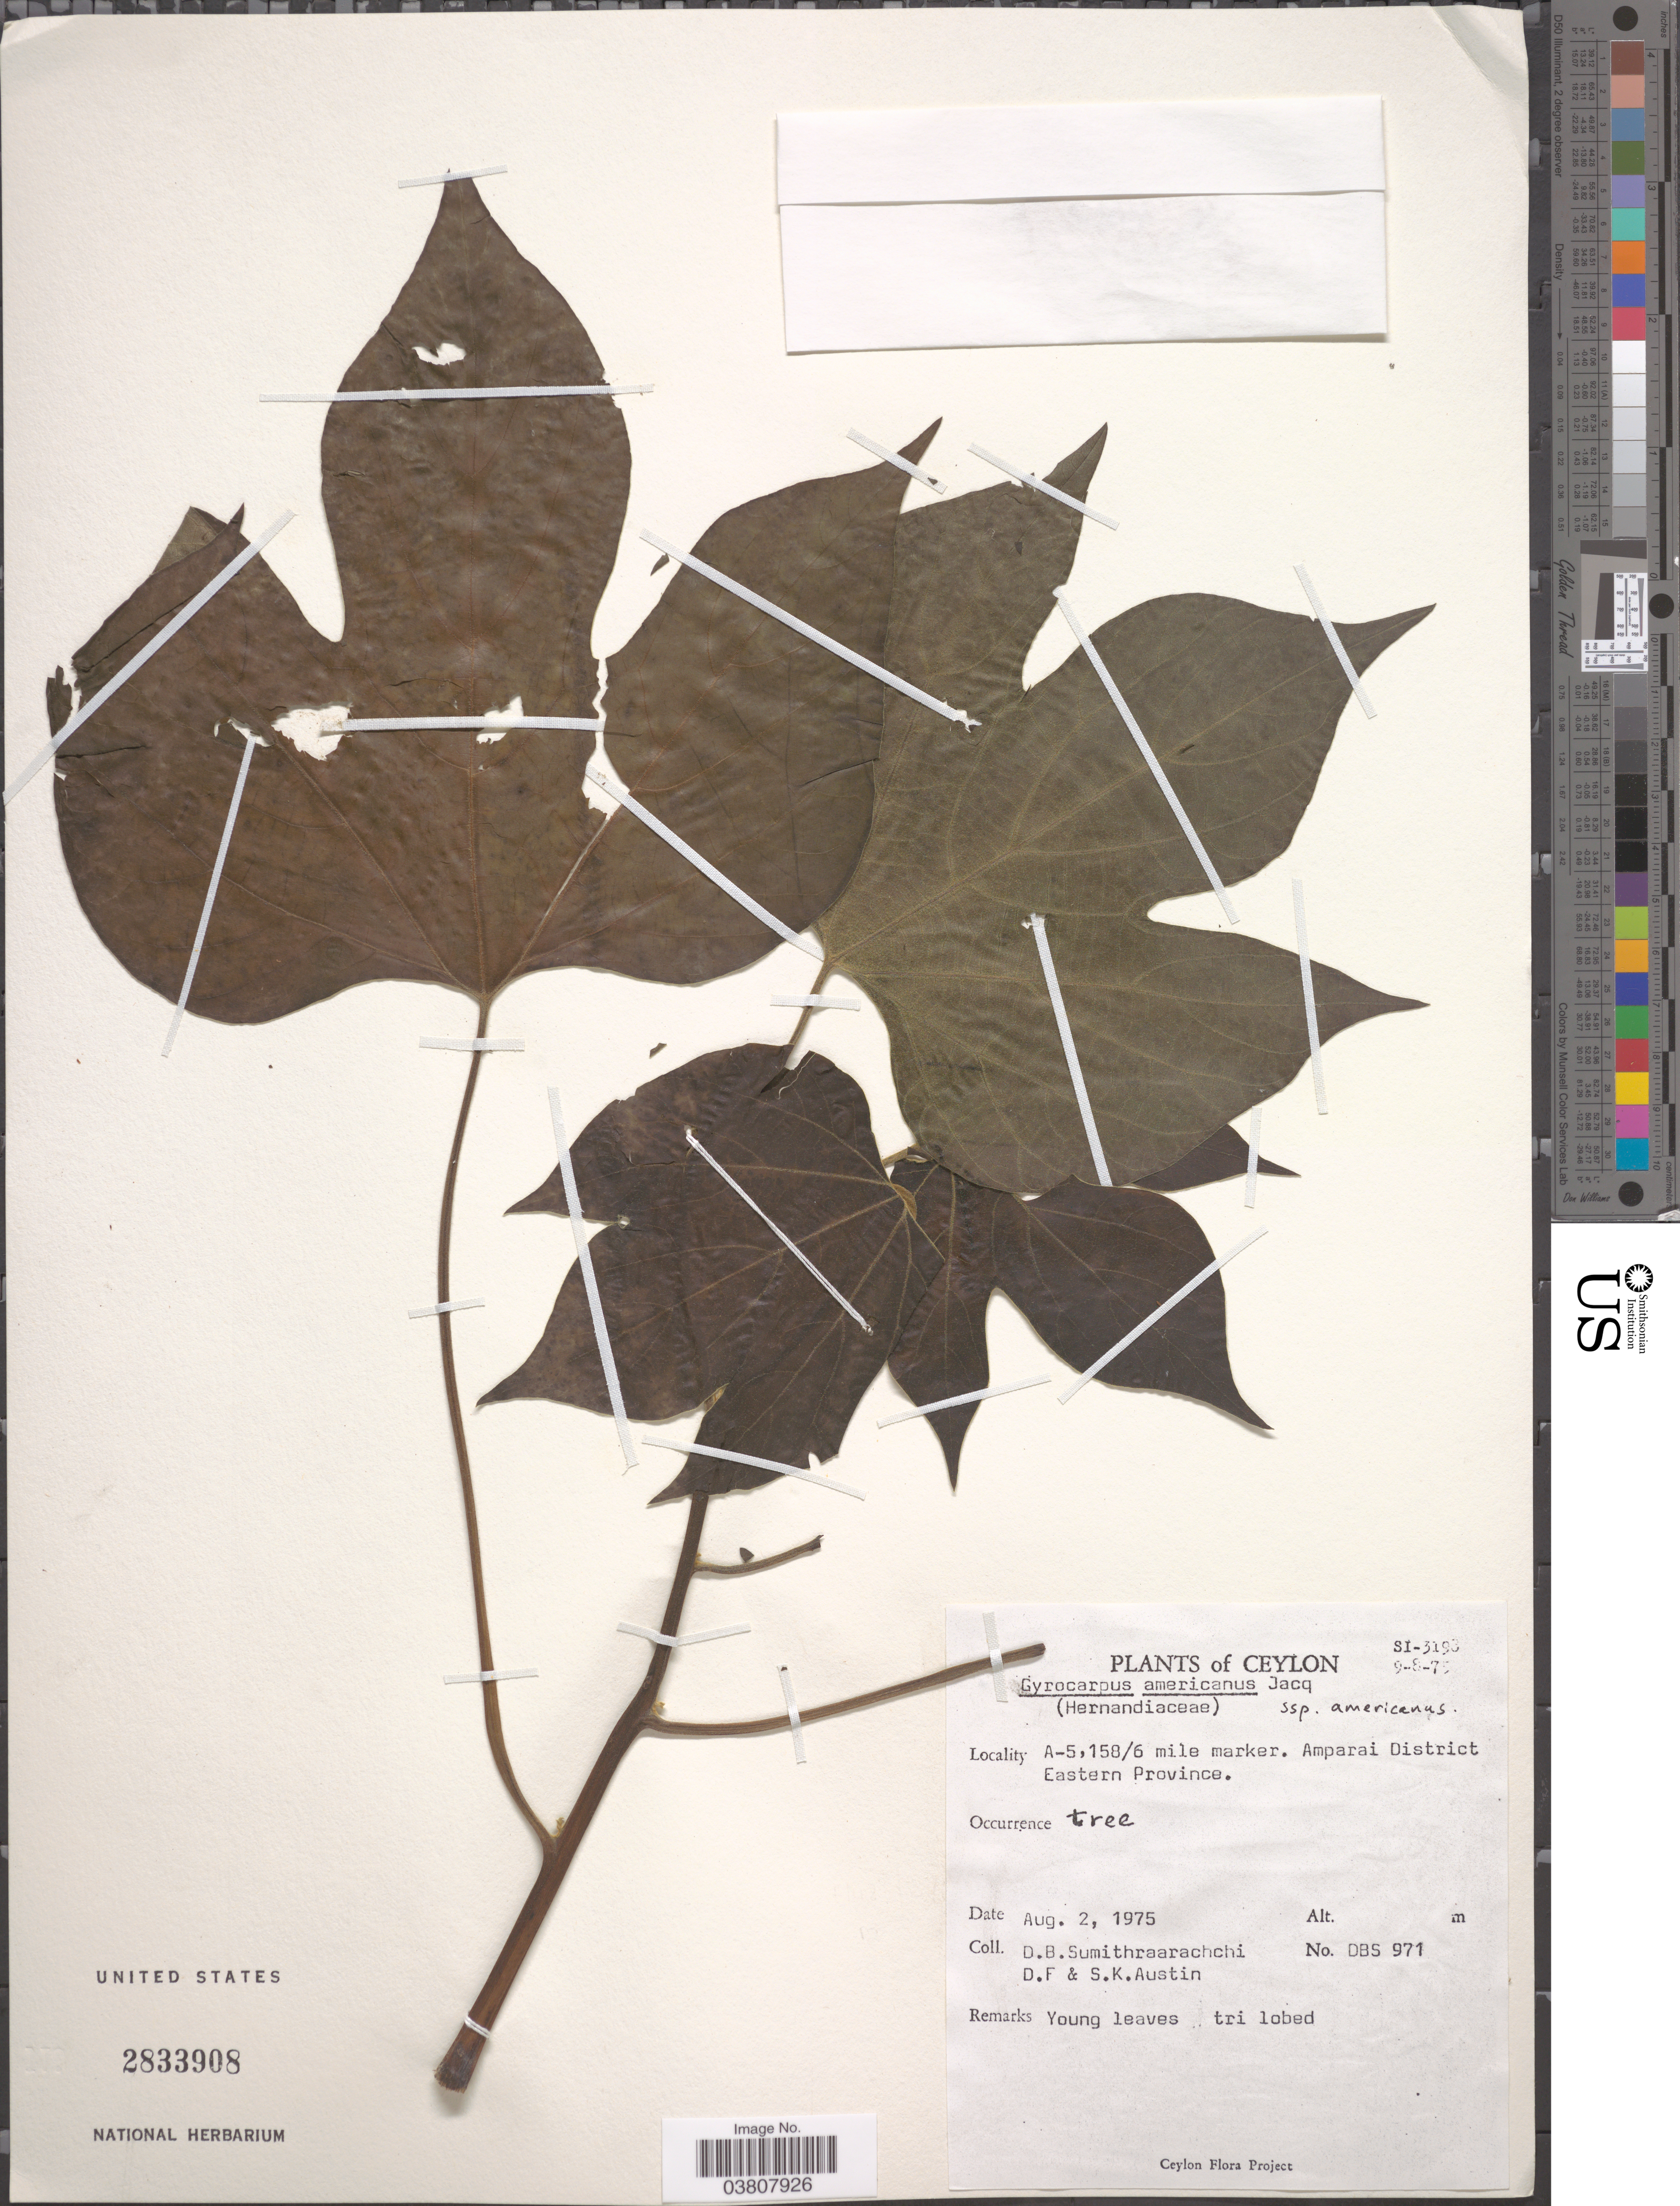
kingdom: Plantae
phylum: Tracheophyta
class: Magnoliopsida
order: Laurales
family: Hernandiaceae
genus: Gyrocarpus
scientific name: Gyrocarpus americanus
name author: Jacq.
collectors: D. B. Sumithraarachchi, D. Austin & S. Austin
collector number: DBS971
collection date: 1975-08-02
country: Sri Lanka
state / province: Eastern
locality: Ceylon. A-5, 158/6 mile marker. Amparai District.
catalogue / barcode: US 2833908